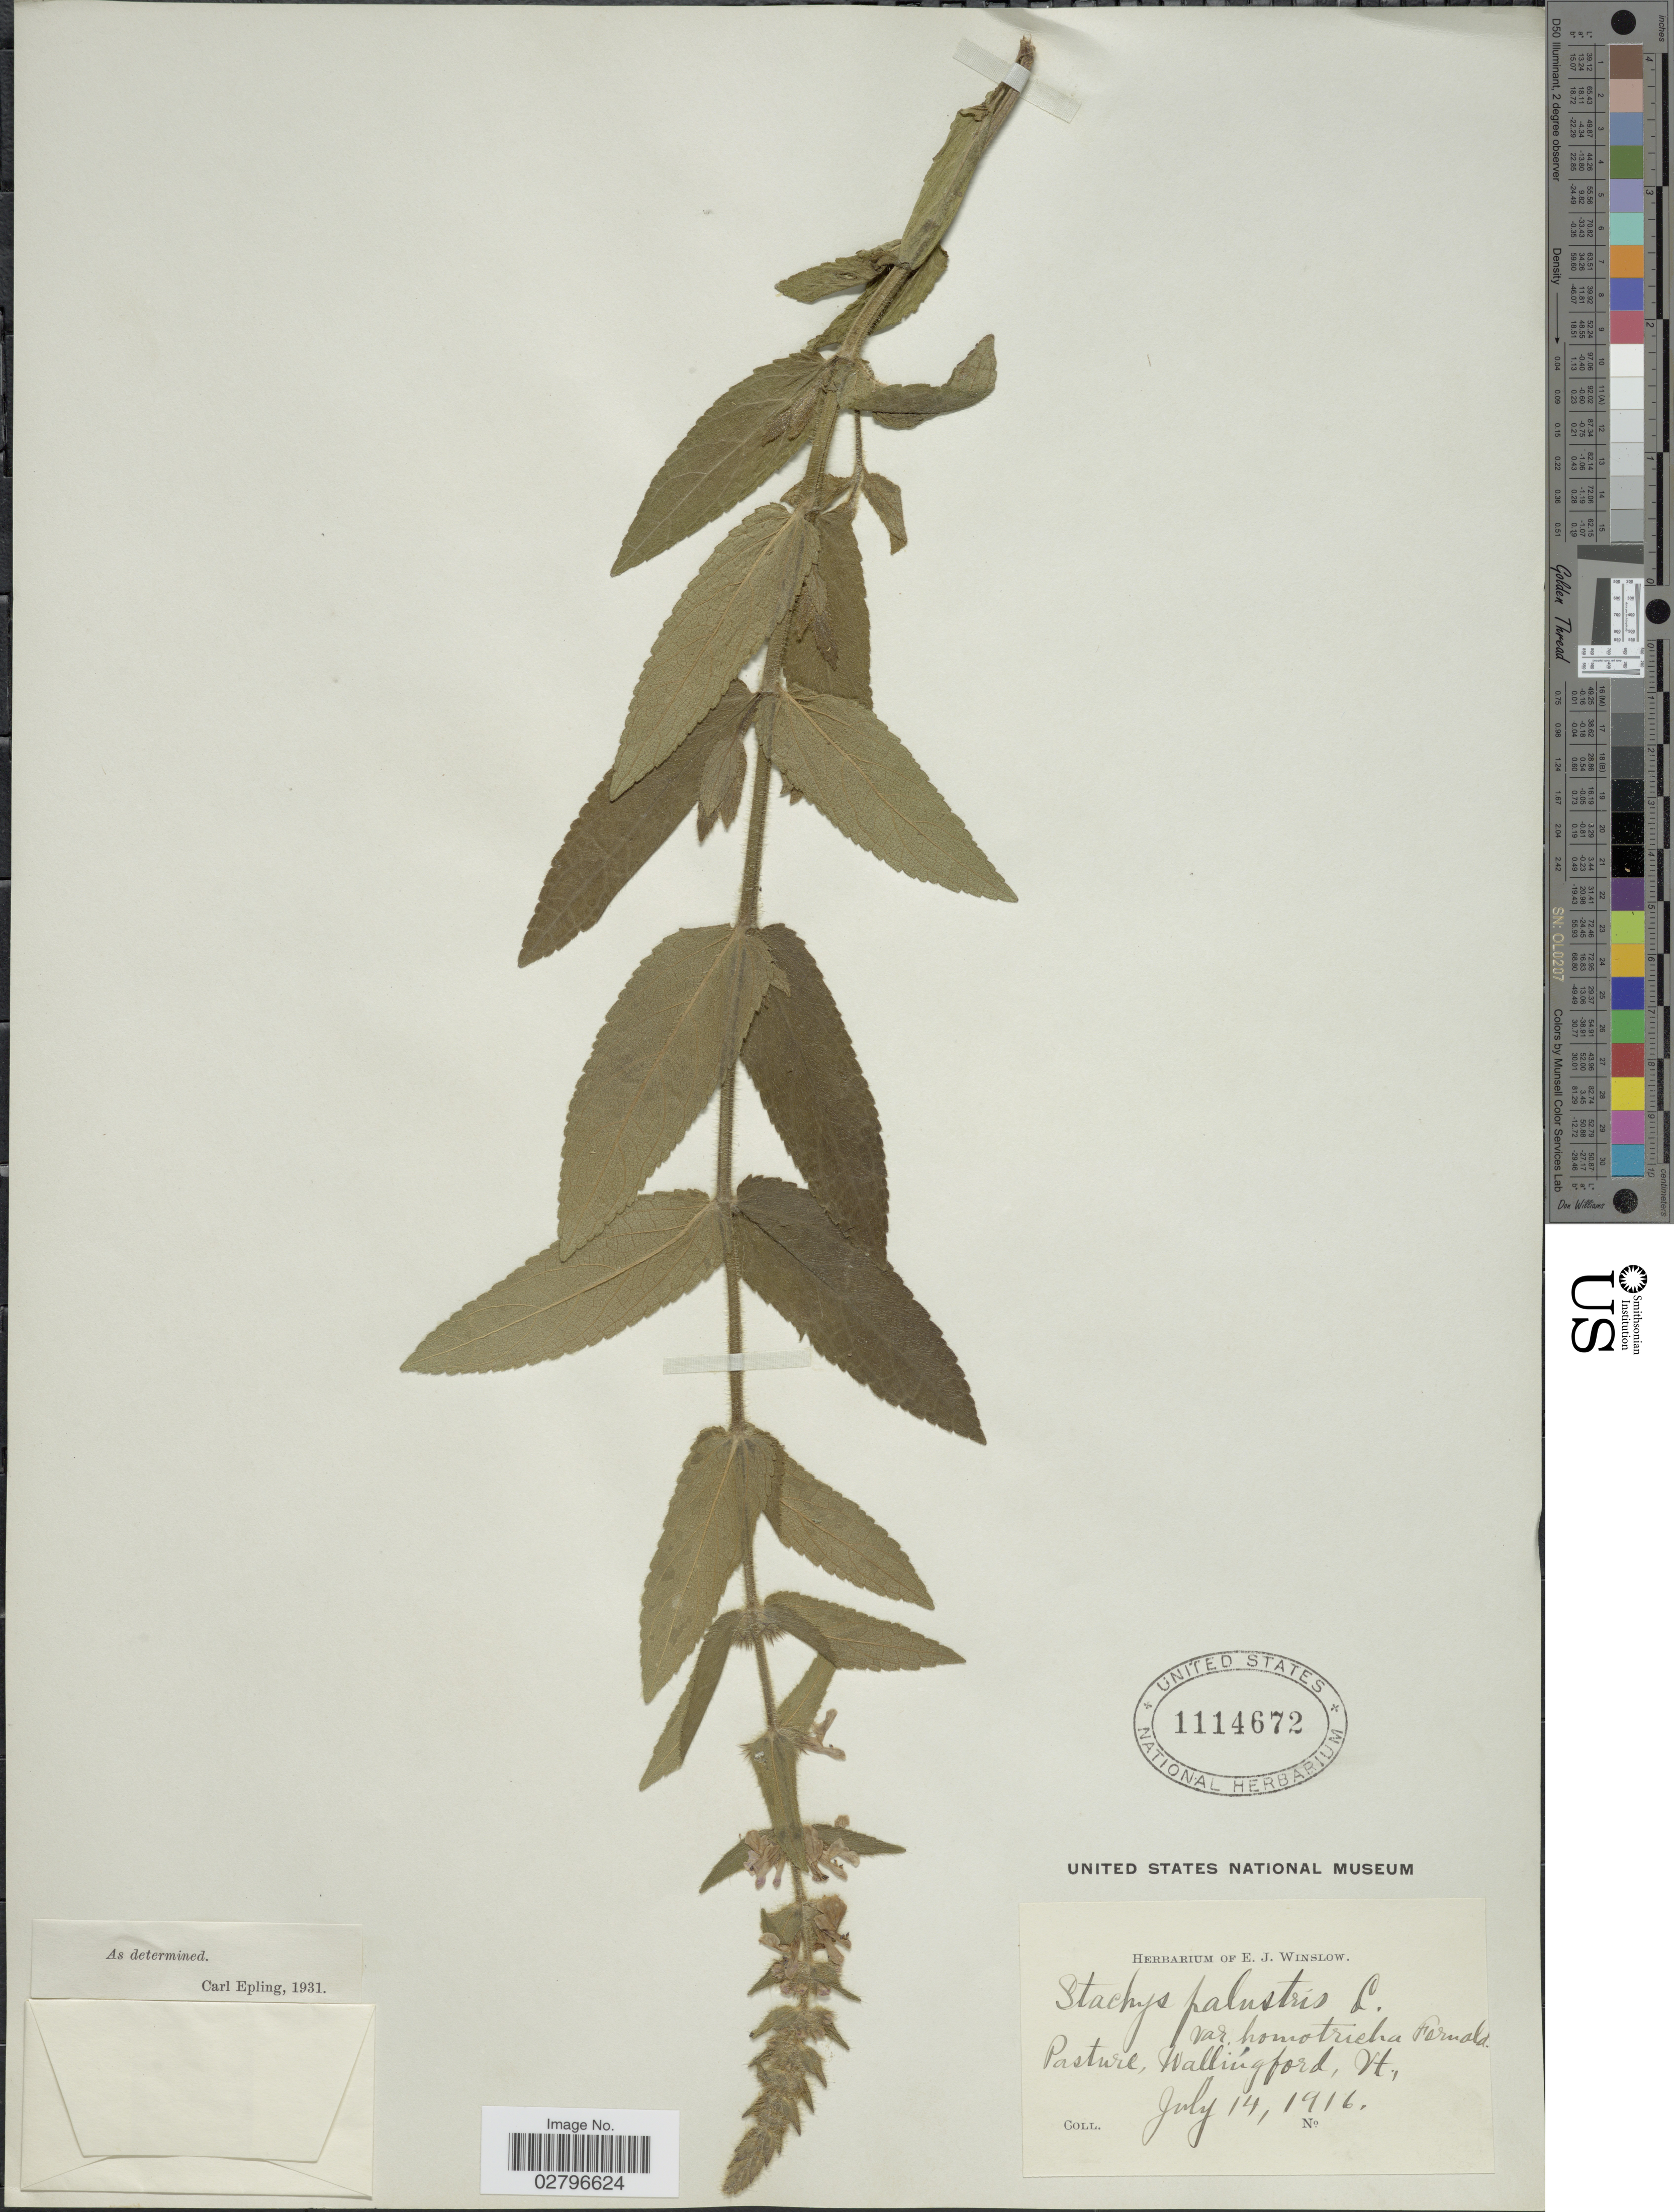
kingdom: Plantae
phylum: Tracheophyta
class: Magnoliopsida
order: Lamiales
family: Lamiaceae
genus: Stachys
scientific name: Stachys palustris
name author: L.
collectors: ex herb. E. J. Winslow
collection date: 1916-07-14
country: United States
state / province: Vermont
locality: Pasture, Wallingford.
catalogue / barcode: US 1114672